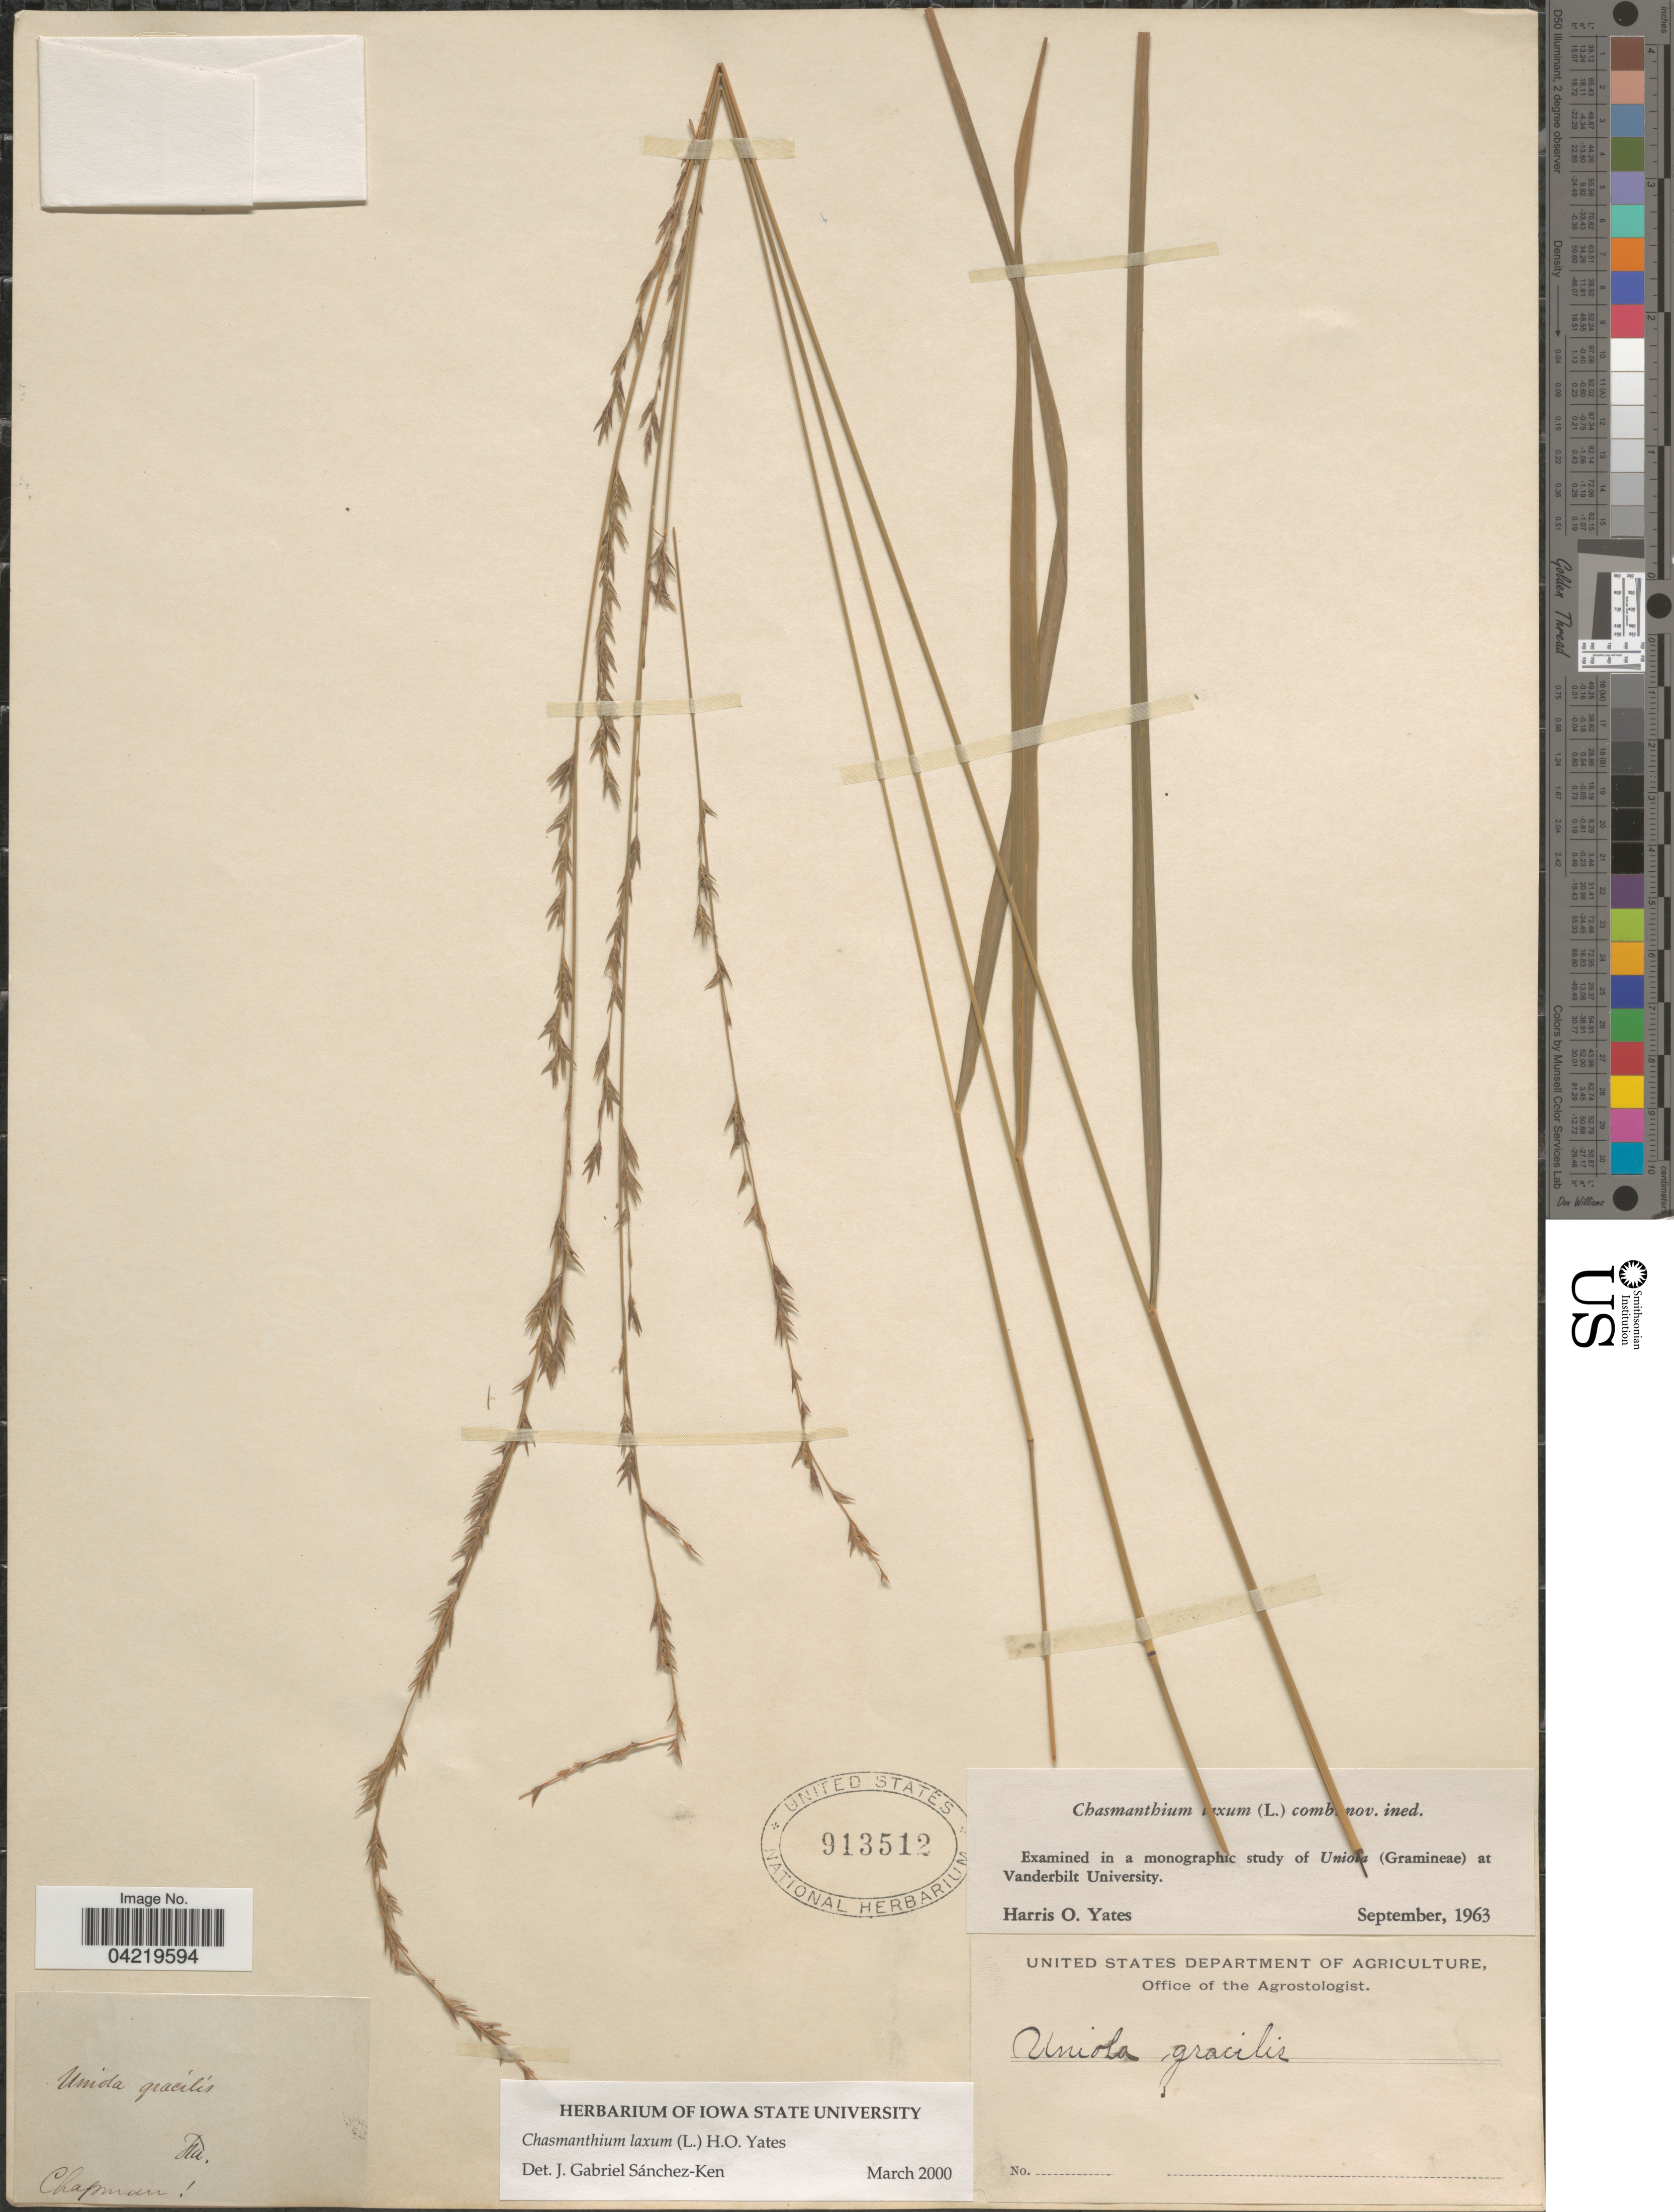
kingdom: Plantae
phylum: Tracheophyta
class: Liliopsida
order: Poales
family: Poaceae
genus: Chasmanthium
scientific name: Chasmanthium laxum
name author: (L.) H.O. Yates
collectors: A. Chapman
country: United States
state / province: Florida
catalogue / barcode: US 913512